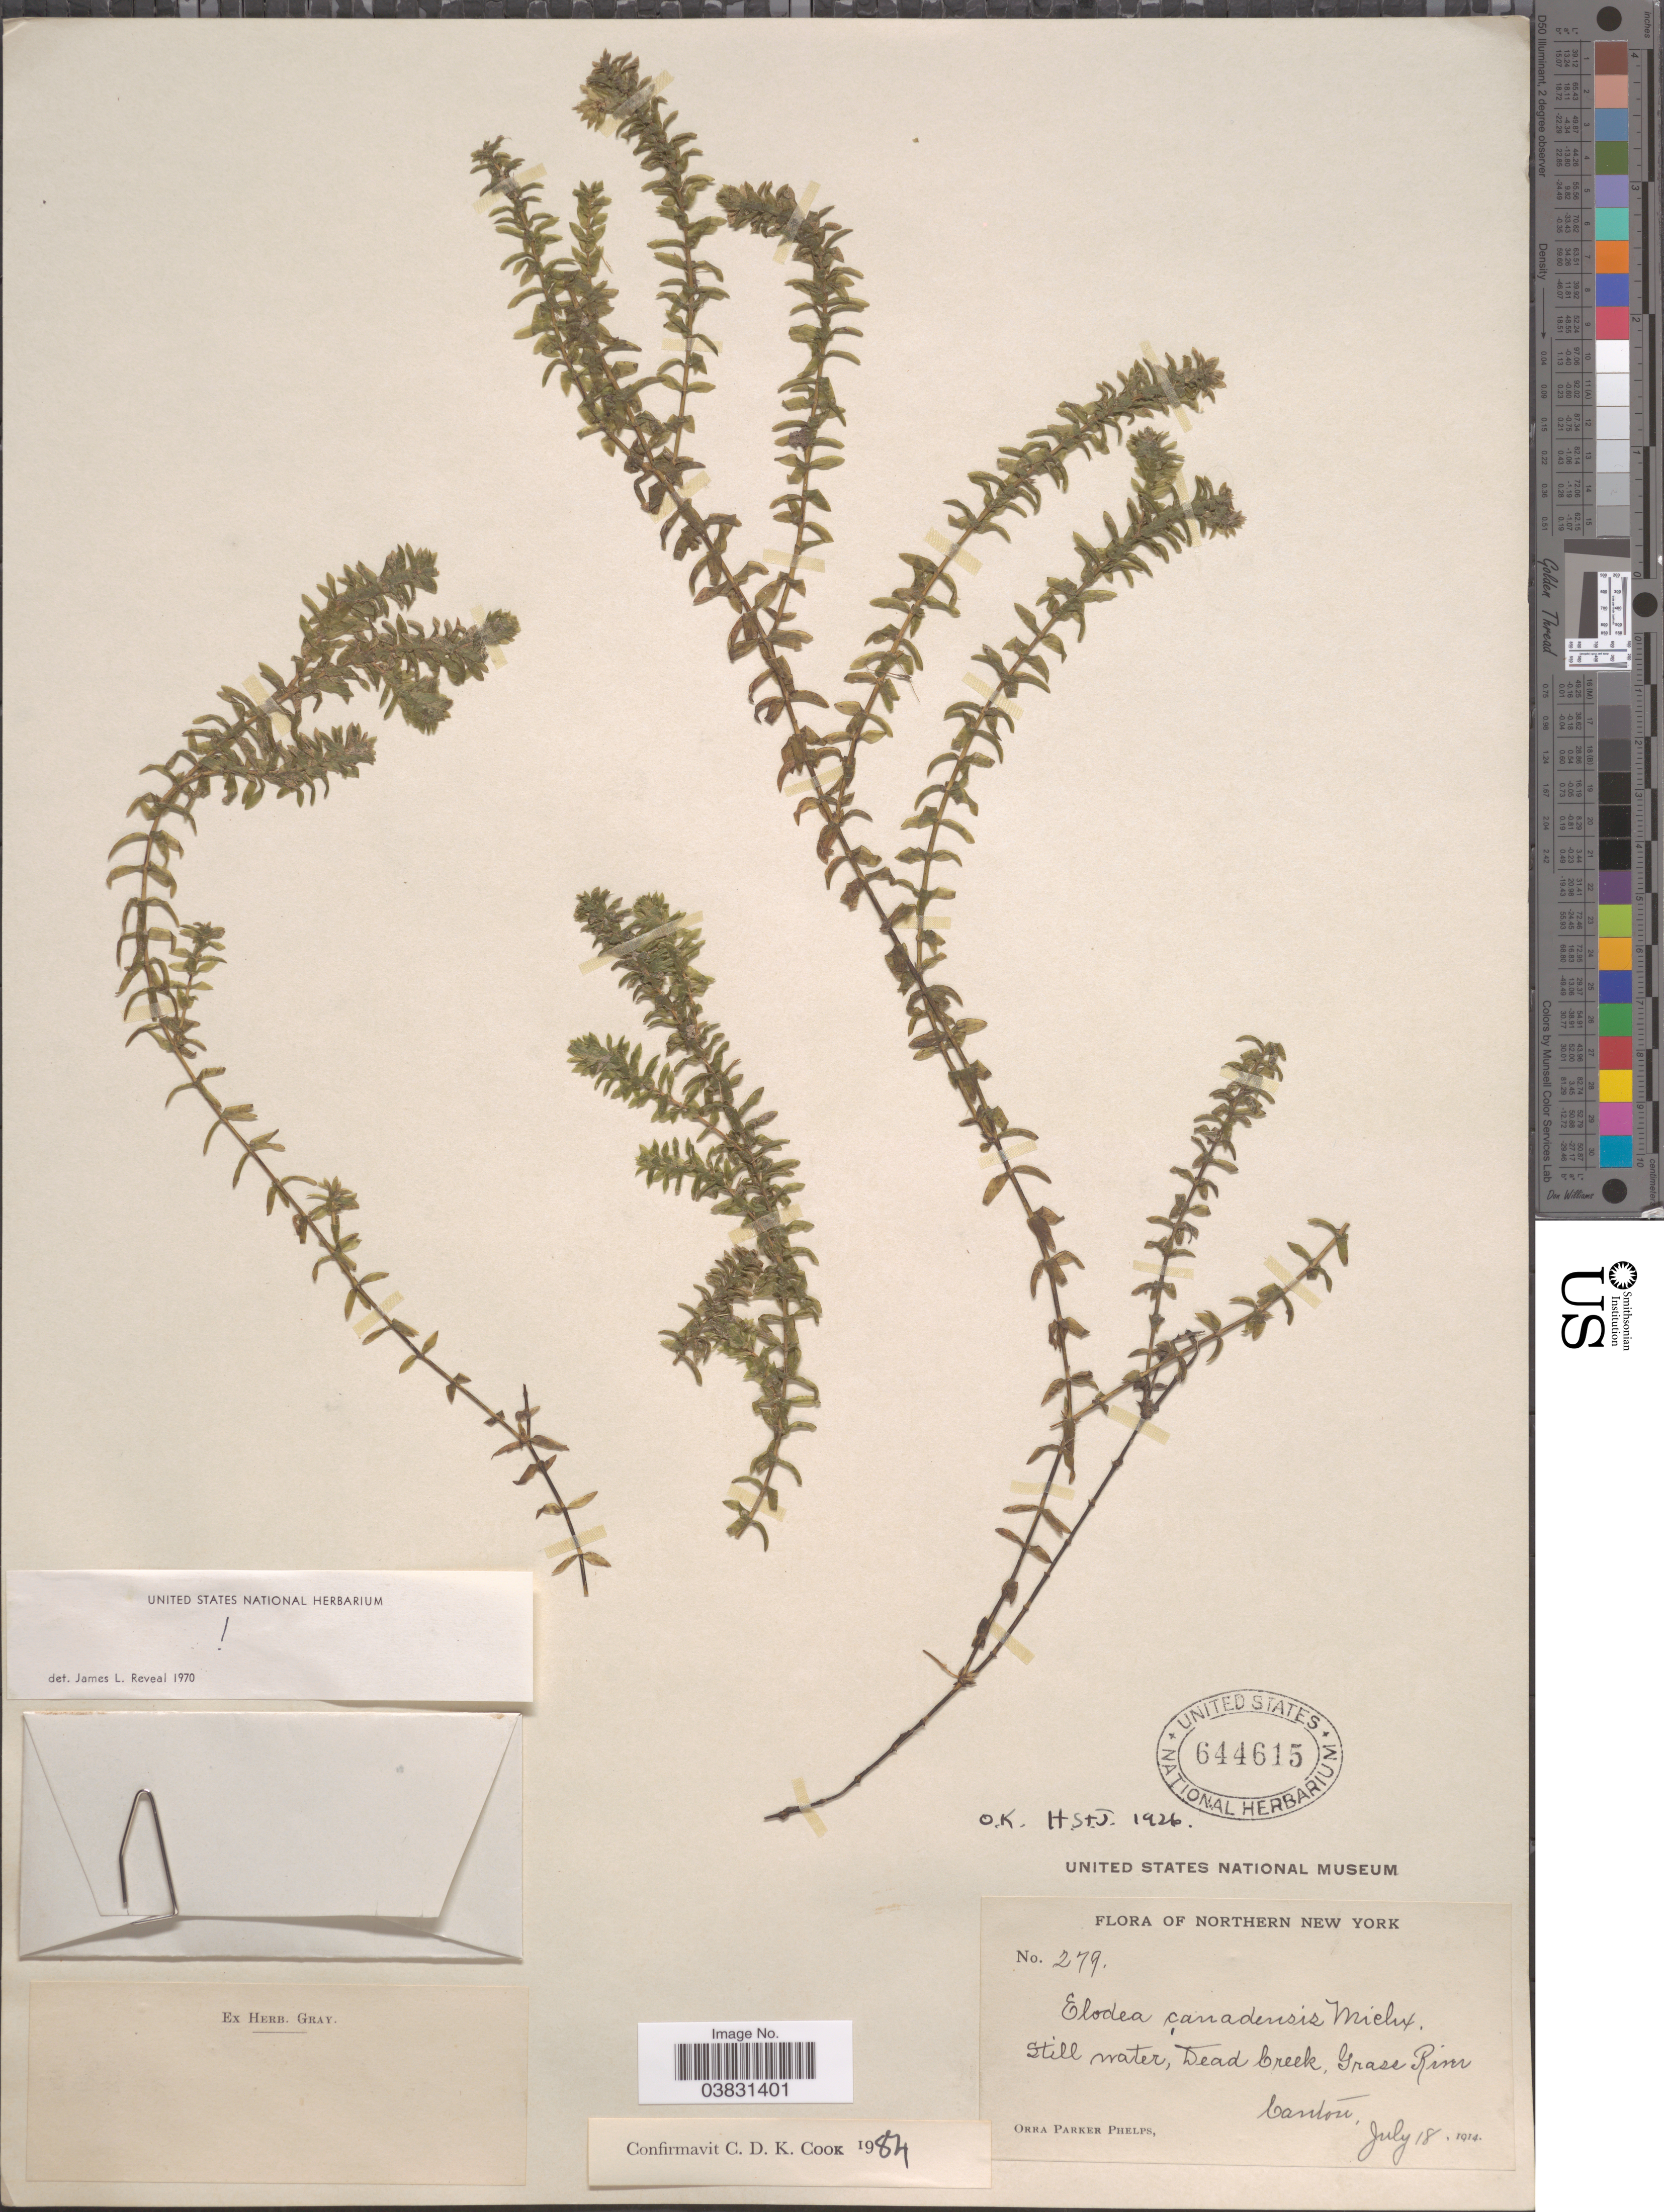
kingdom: Plantae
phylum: Tracheophyta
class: Liliopsida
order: Alismatales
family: Hydrocharitaceae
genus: Elodea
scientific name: Elodea canadensis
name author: Michx.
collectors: O. P. Phelps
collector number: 279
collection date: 1914-07-18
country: United States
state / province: New York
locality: Northern New York. Still water, Dead Creek, Grass River. Canton.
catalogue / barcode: US 644615